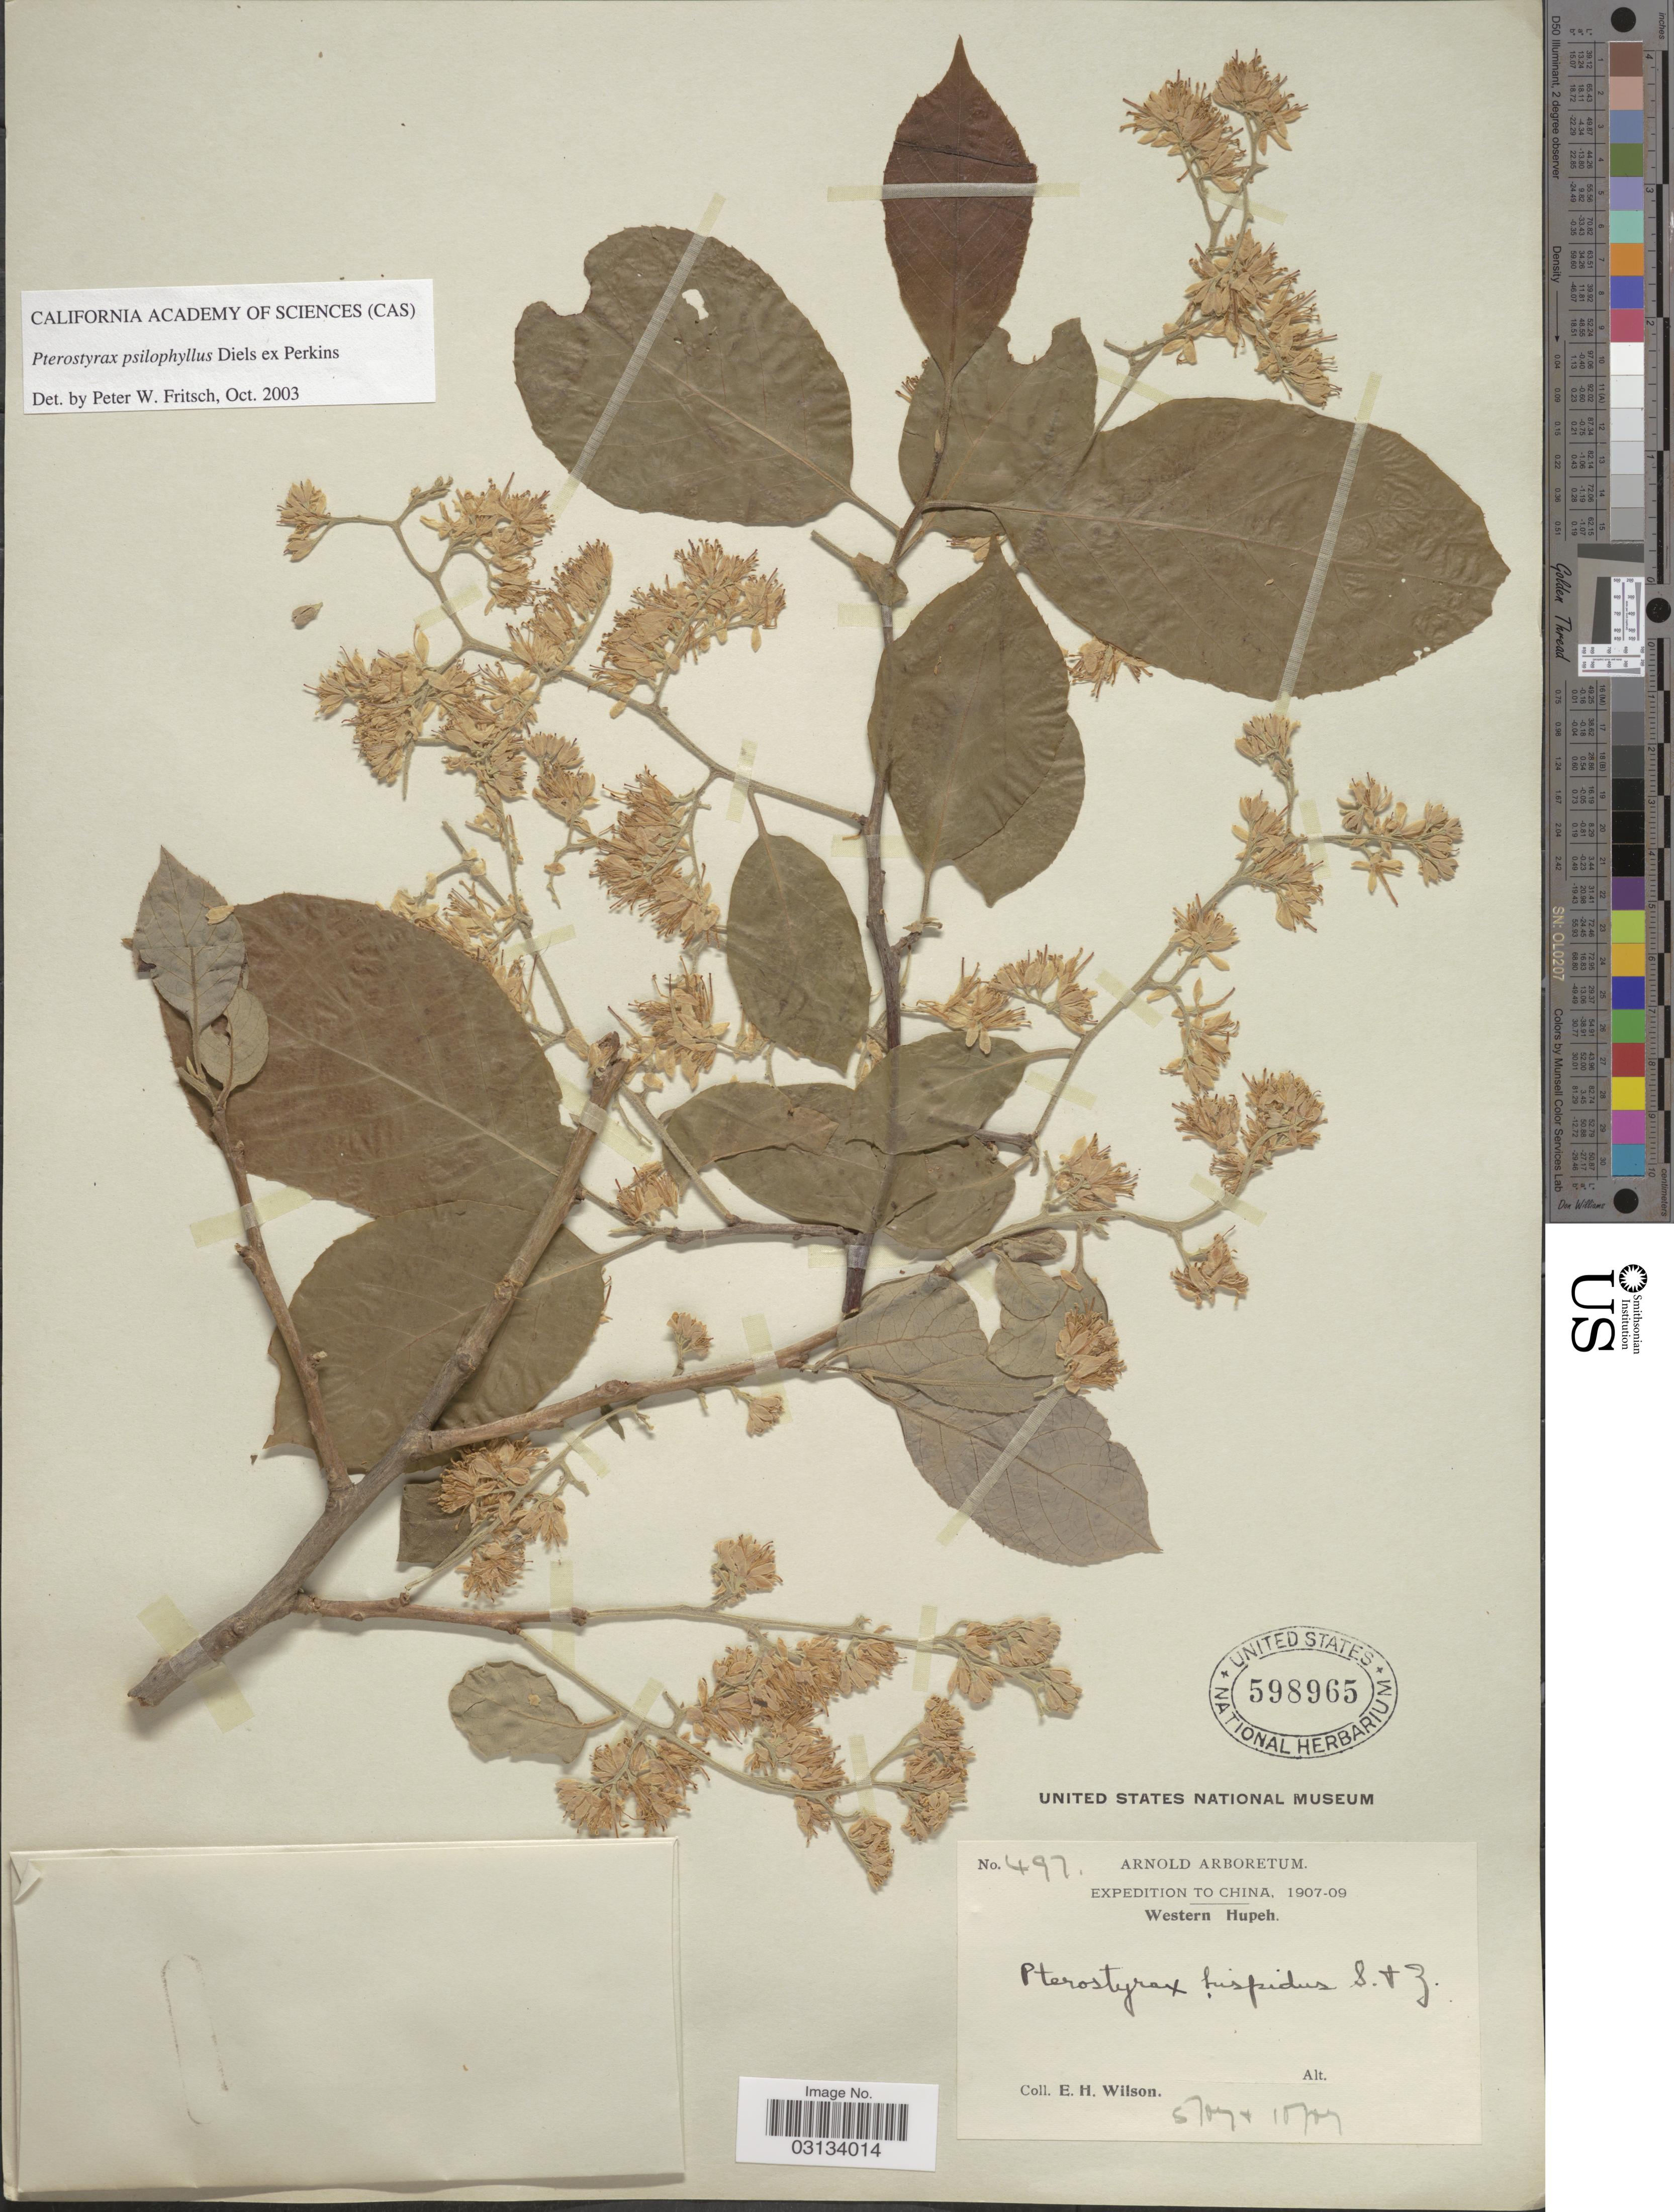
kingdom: Plantae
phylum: Tracheophyta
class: Magnoliopsida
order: Ericales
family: Styracaceae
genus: Pterostyrax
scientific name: Pterostyrax psilophyllus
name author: Diels ex Perkins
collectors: E. Wilson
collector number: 497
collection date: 1907-05/1907-10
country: China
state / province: Hubei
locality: Western Hupeh.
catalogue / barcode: US 598965